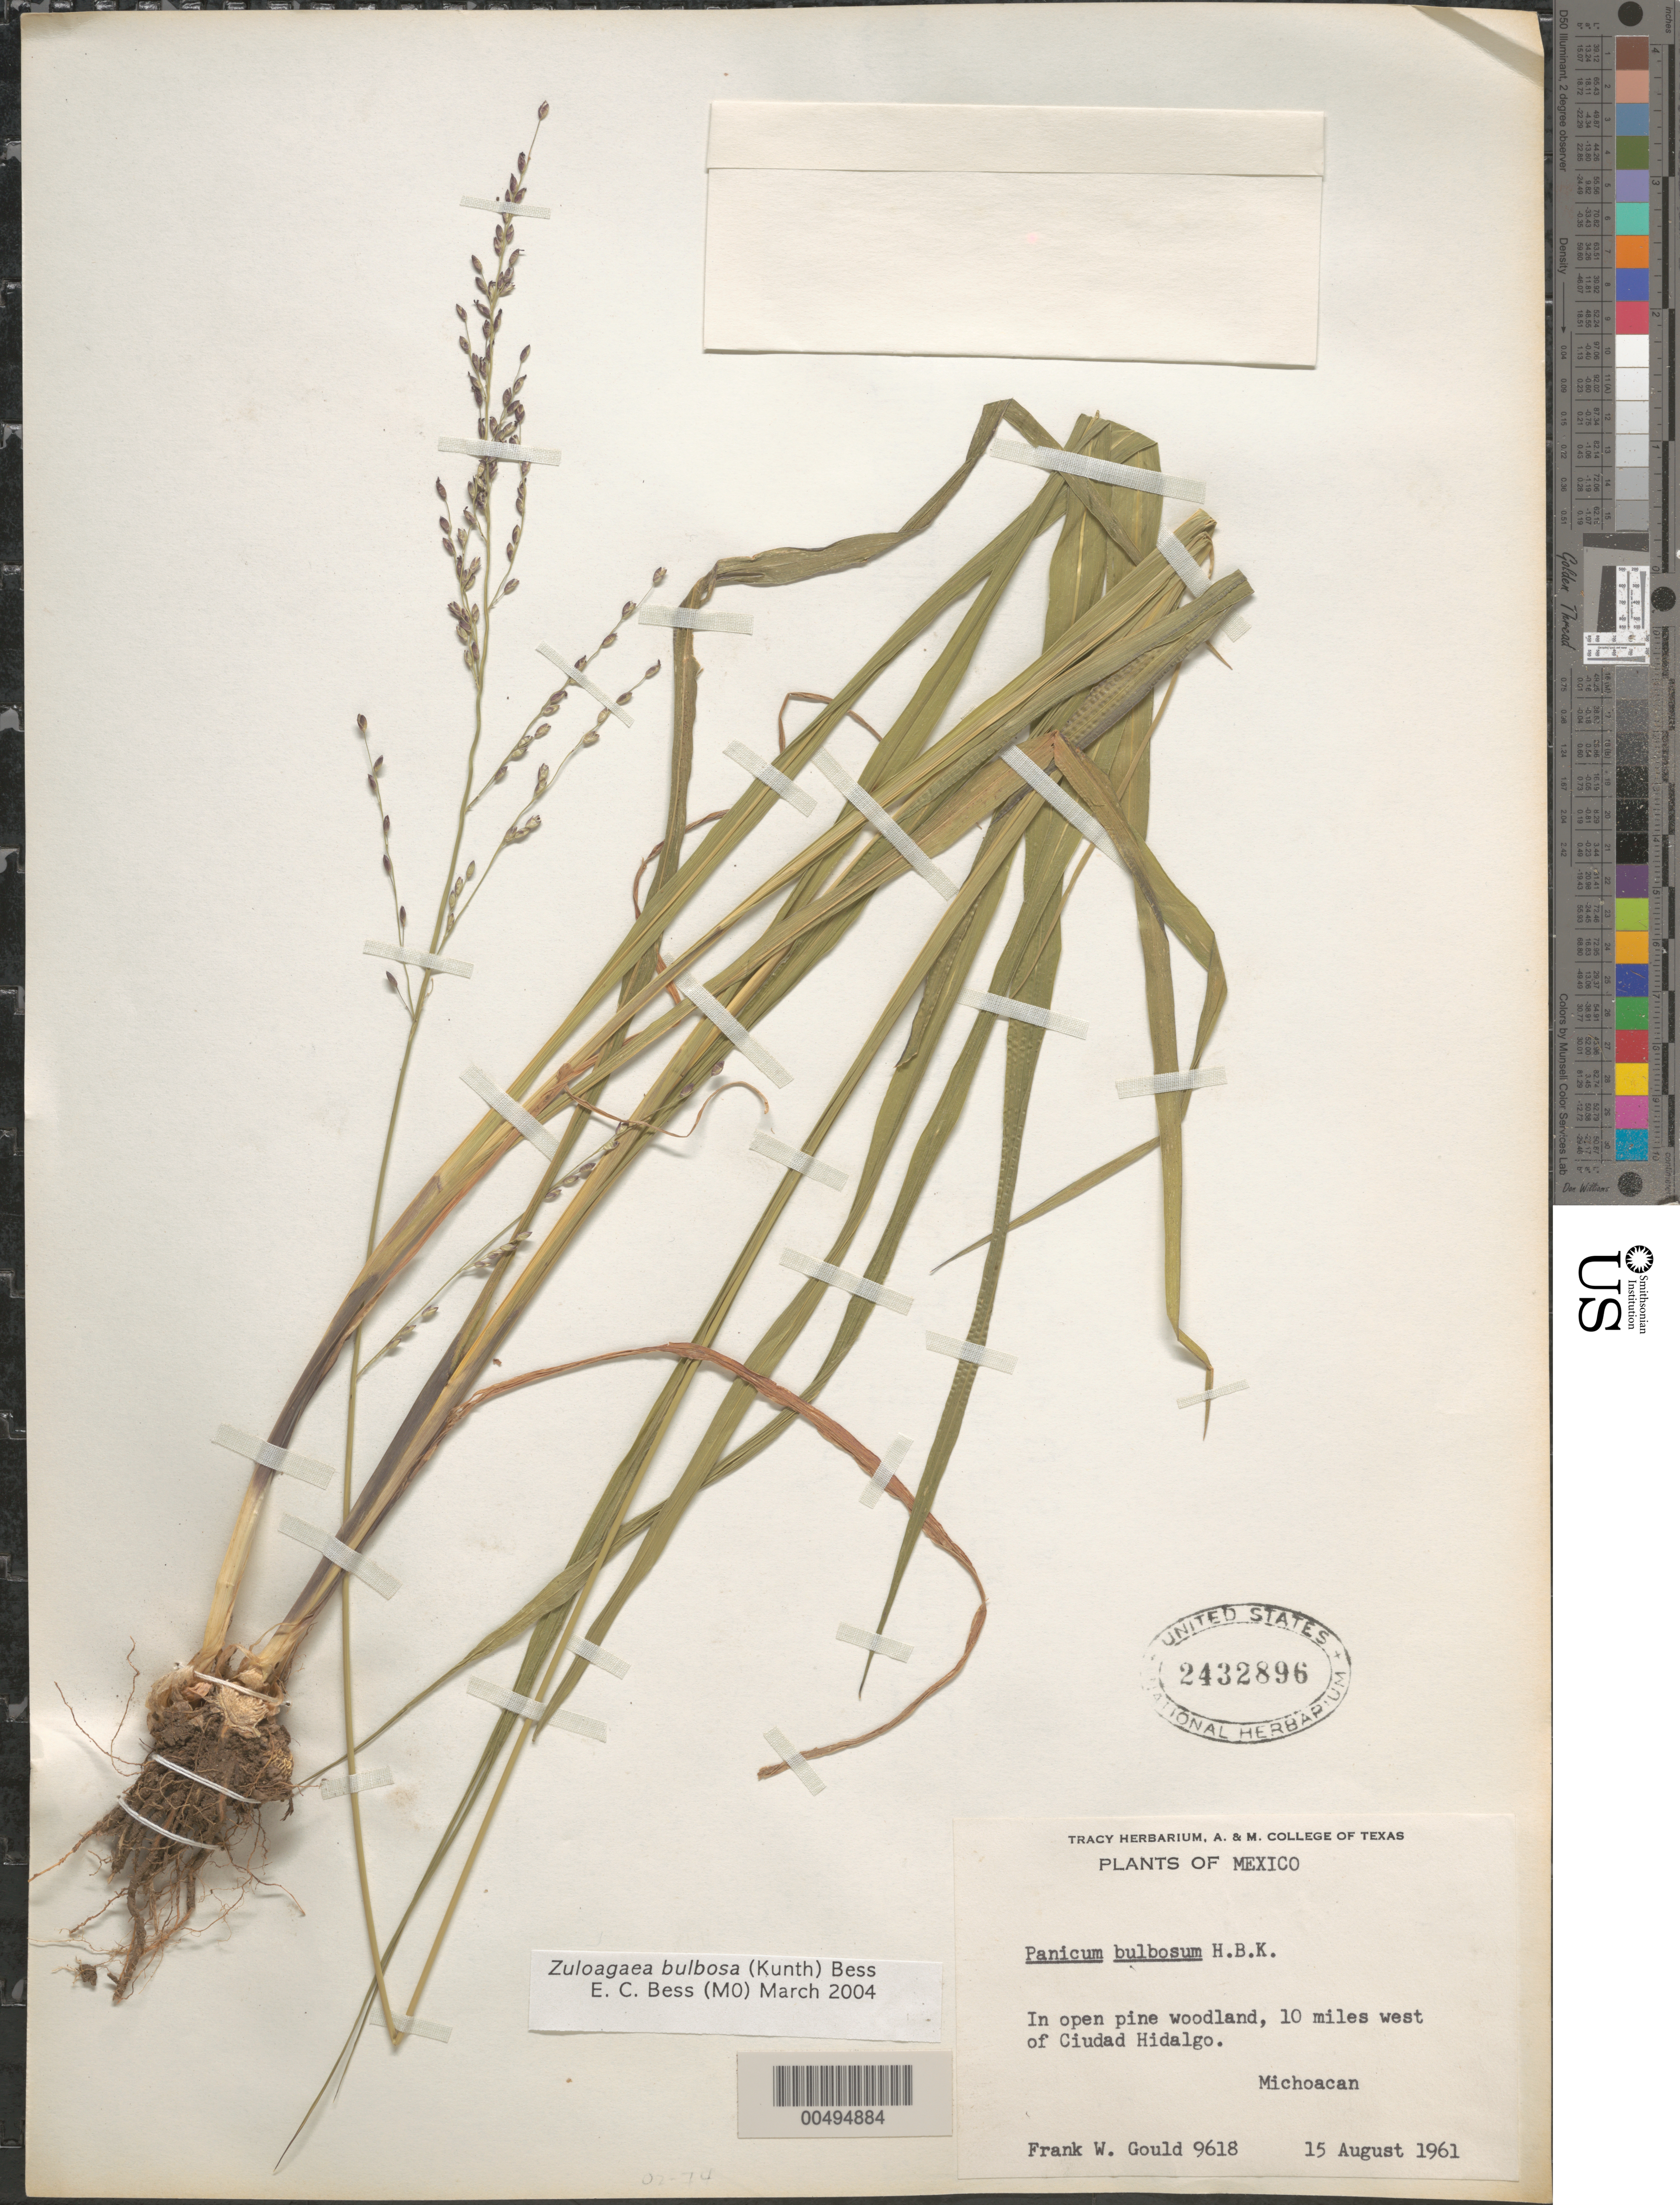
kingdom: Plantae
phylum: Tracheophyta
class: Liliopsida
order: Poales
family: Poaceae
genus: Panicum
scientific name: Panicum bulbosum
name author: Kunth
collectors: F. W. Gould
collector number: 9618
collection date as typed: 15 Aug 1961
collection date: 1961-08-15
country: Mexico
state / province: Michoacán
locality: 10 mi W of Ciudad Hidalgo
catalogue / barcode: US 2432896